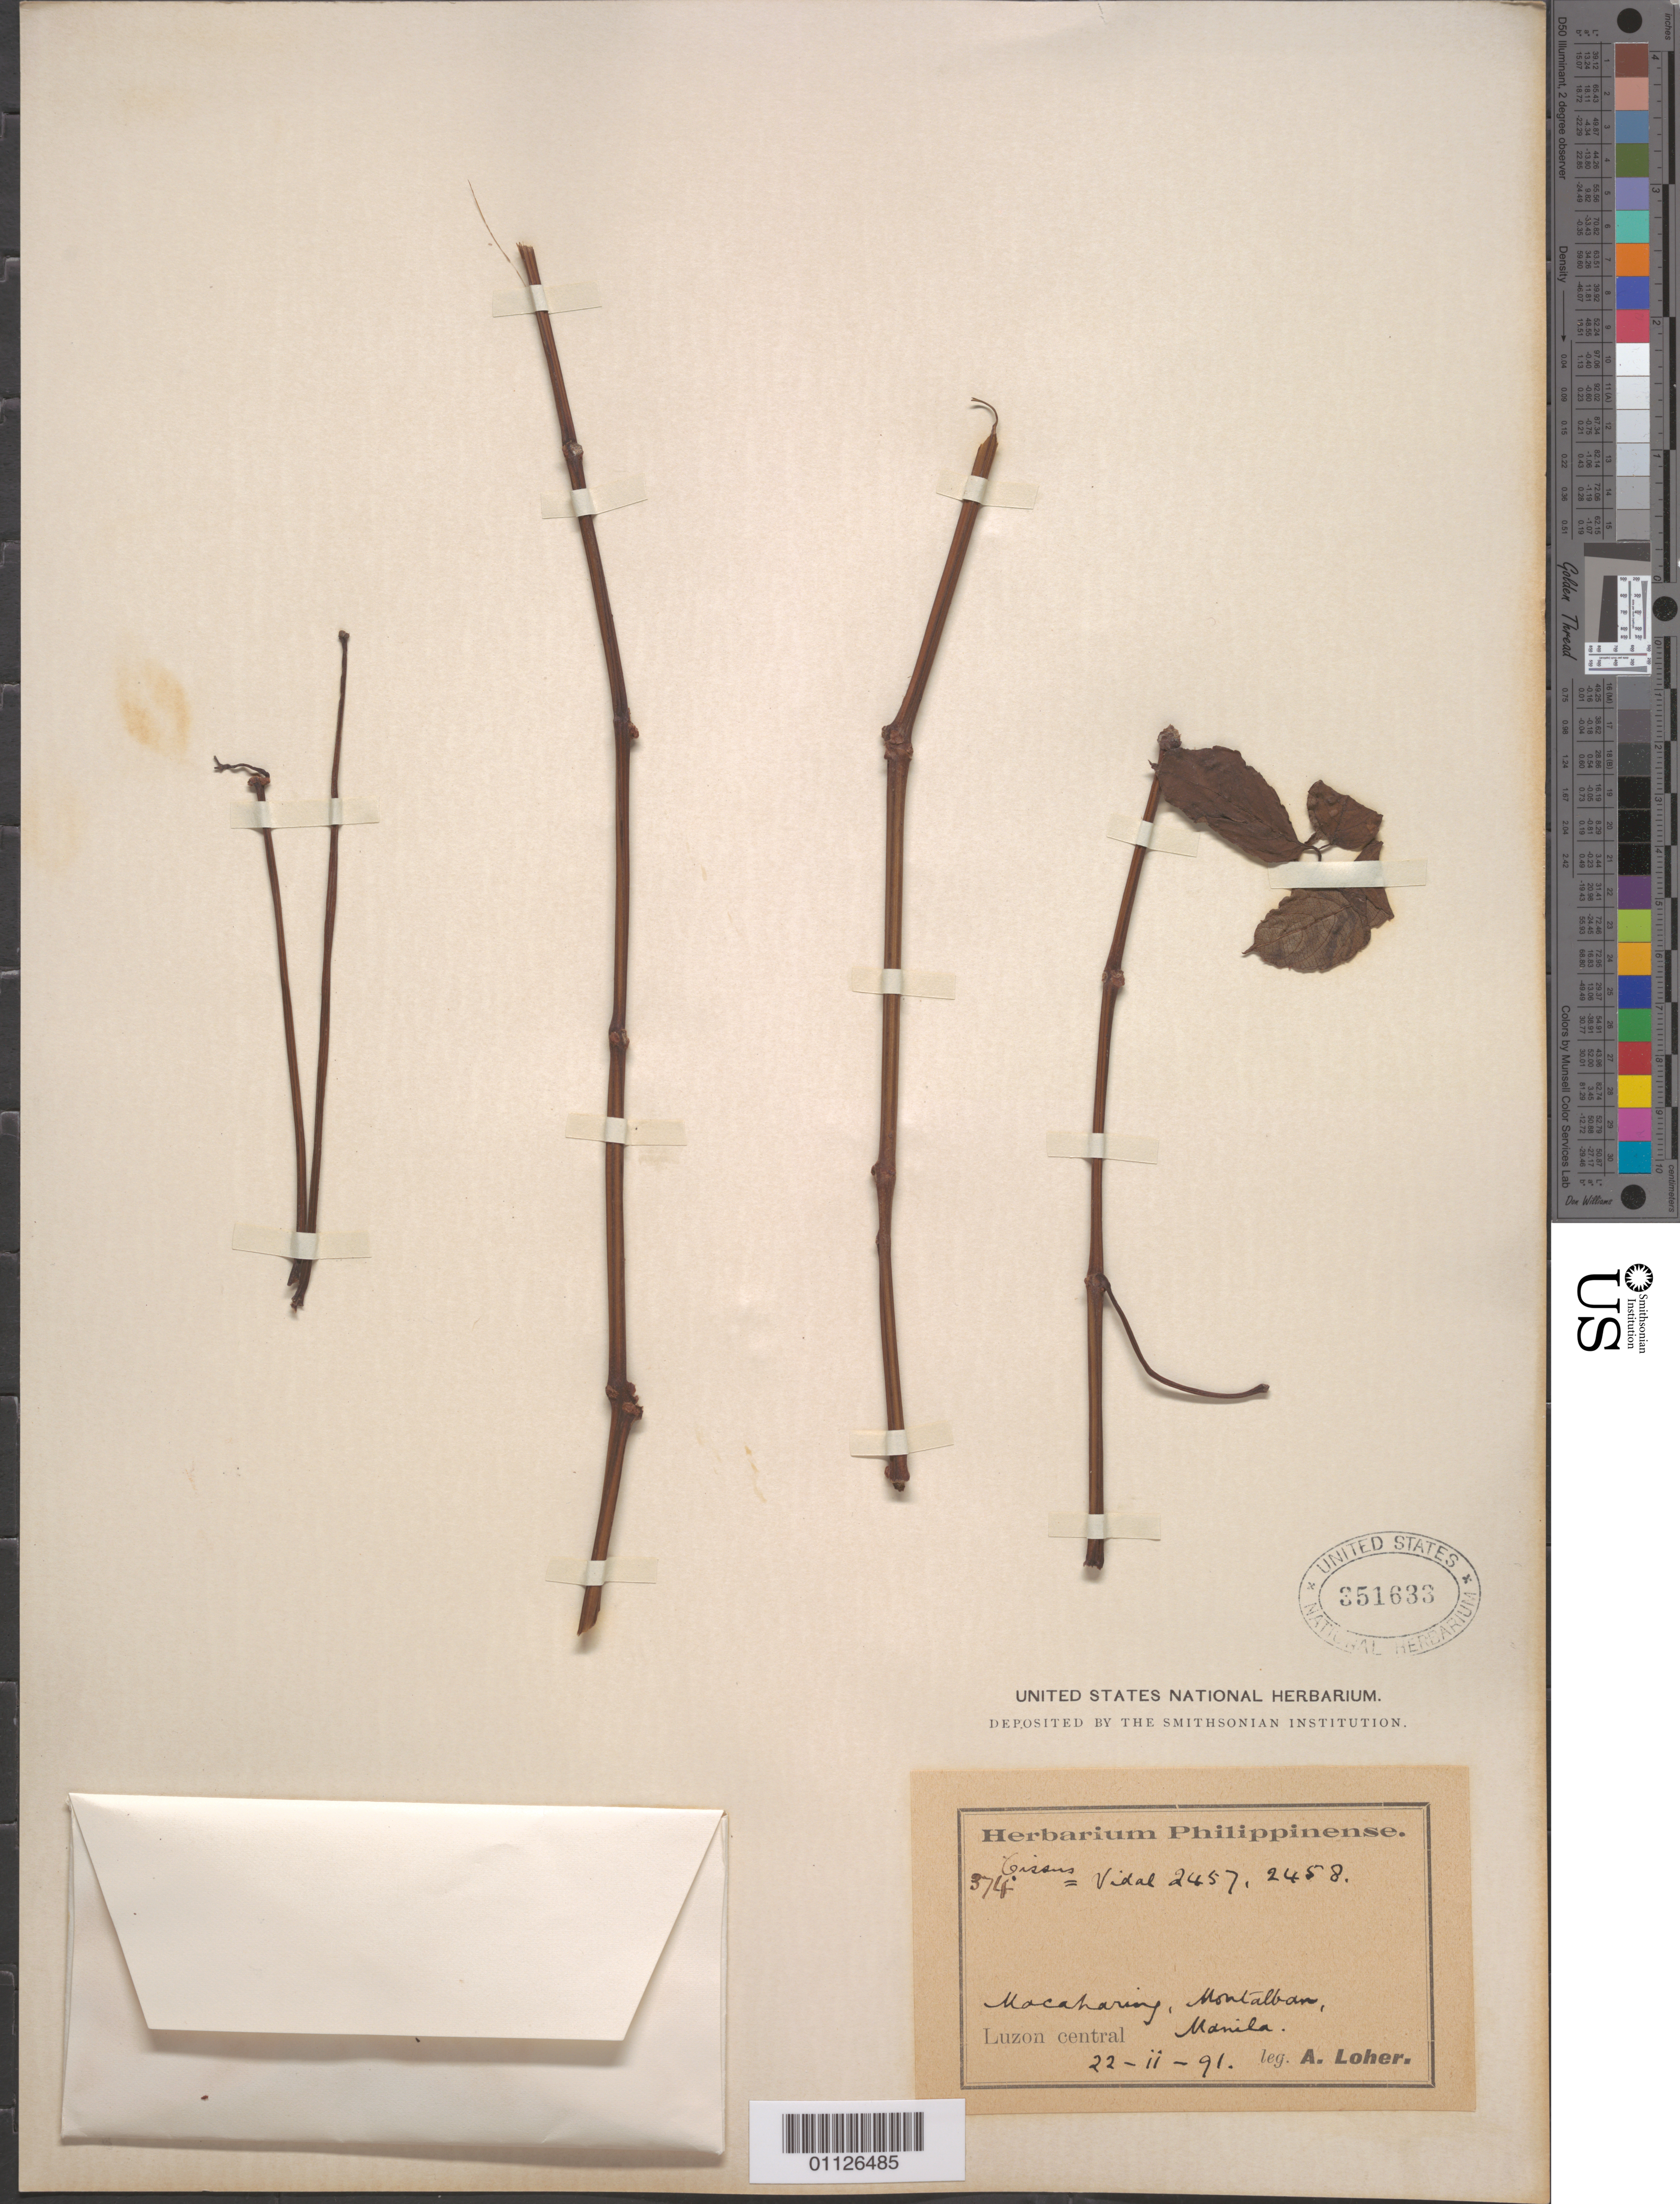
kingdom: Plantae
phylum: Tracheophyta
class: Magnoliopsida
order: Vitales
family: Vitaceae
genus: Cissus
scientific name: Cissus sp.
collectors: A. Loher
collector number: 374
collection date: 1891-02-22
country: Philippines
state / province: National Capital Region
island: Luzon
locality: Macaharing. Montalban. Manila. Luzon central.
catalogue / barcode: US 351633